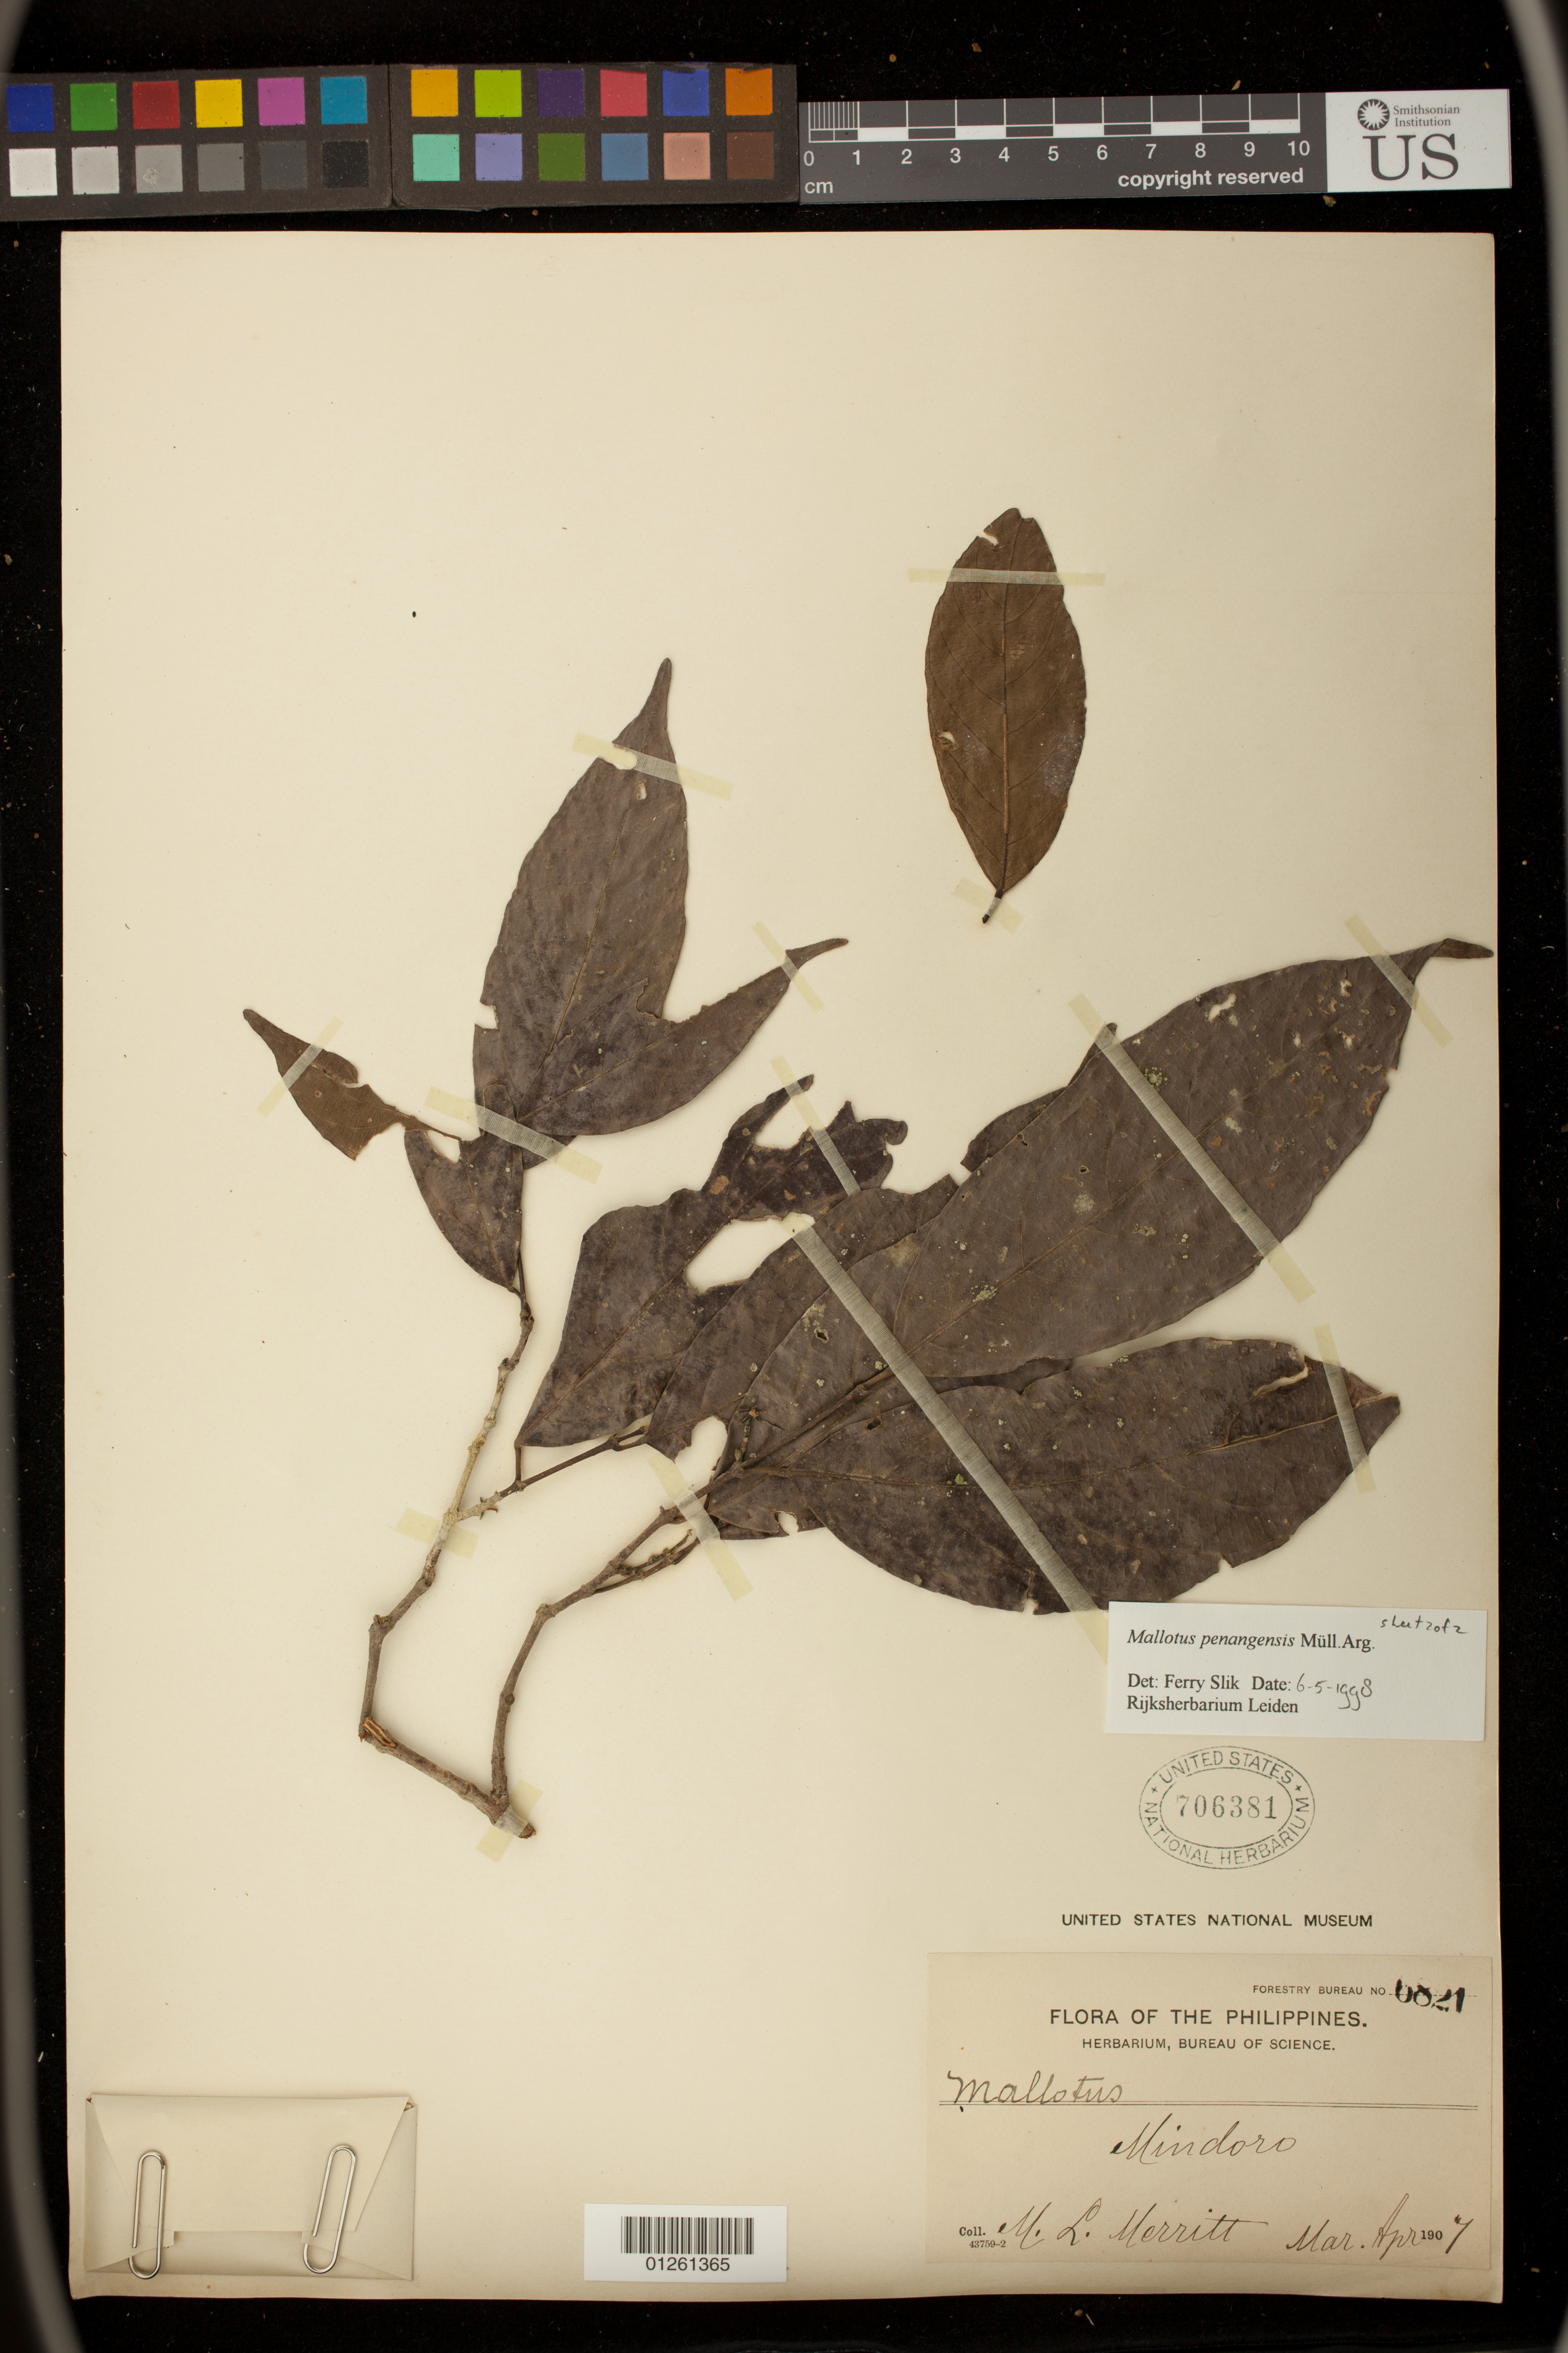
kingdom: Plantae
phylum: Tracheophyta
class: Magnoliopsida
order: Malpighiales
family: Euphorbiaceae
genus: Hancea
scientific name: Hancea penangensis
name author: (Müll. Arg.) S.E.C. Sierra et al.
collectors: M. L. Merritt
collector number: For. Bur. 6821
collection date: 1907-03/1907-04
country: Philippines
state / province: Mimaropa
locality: Mindoro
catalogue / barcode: US 706381